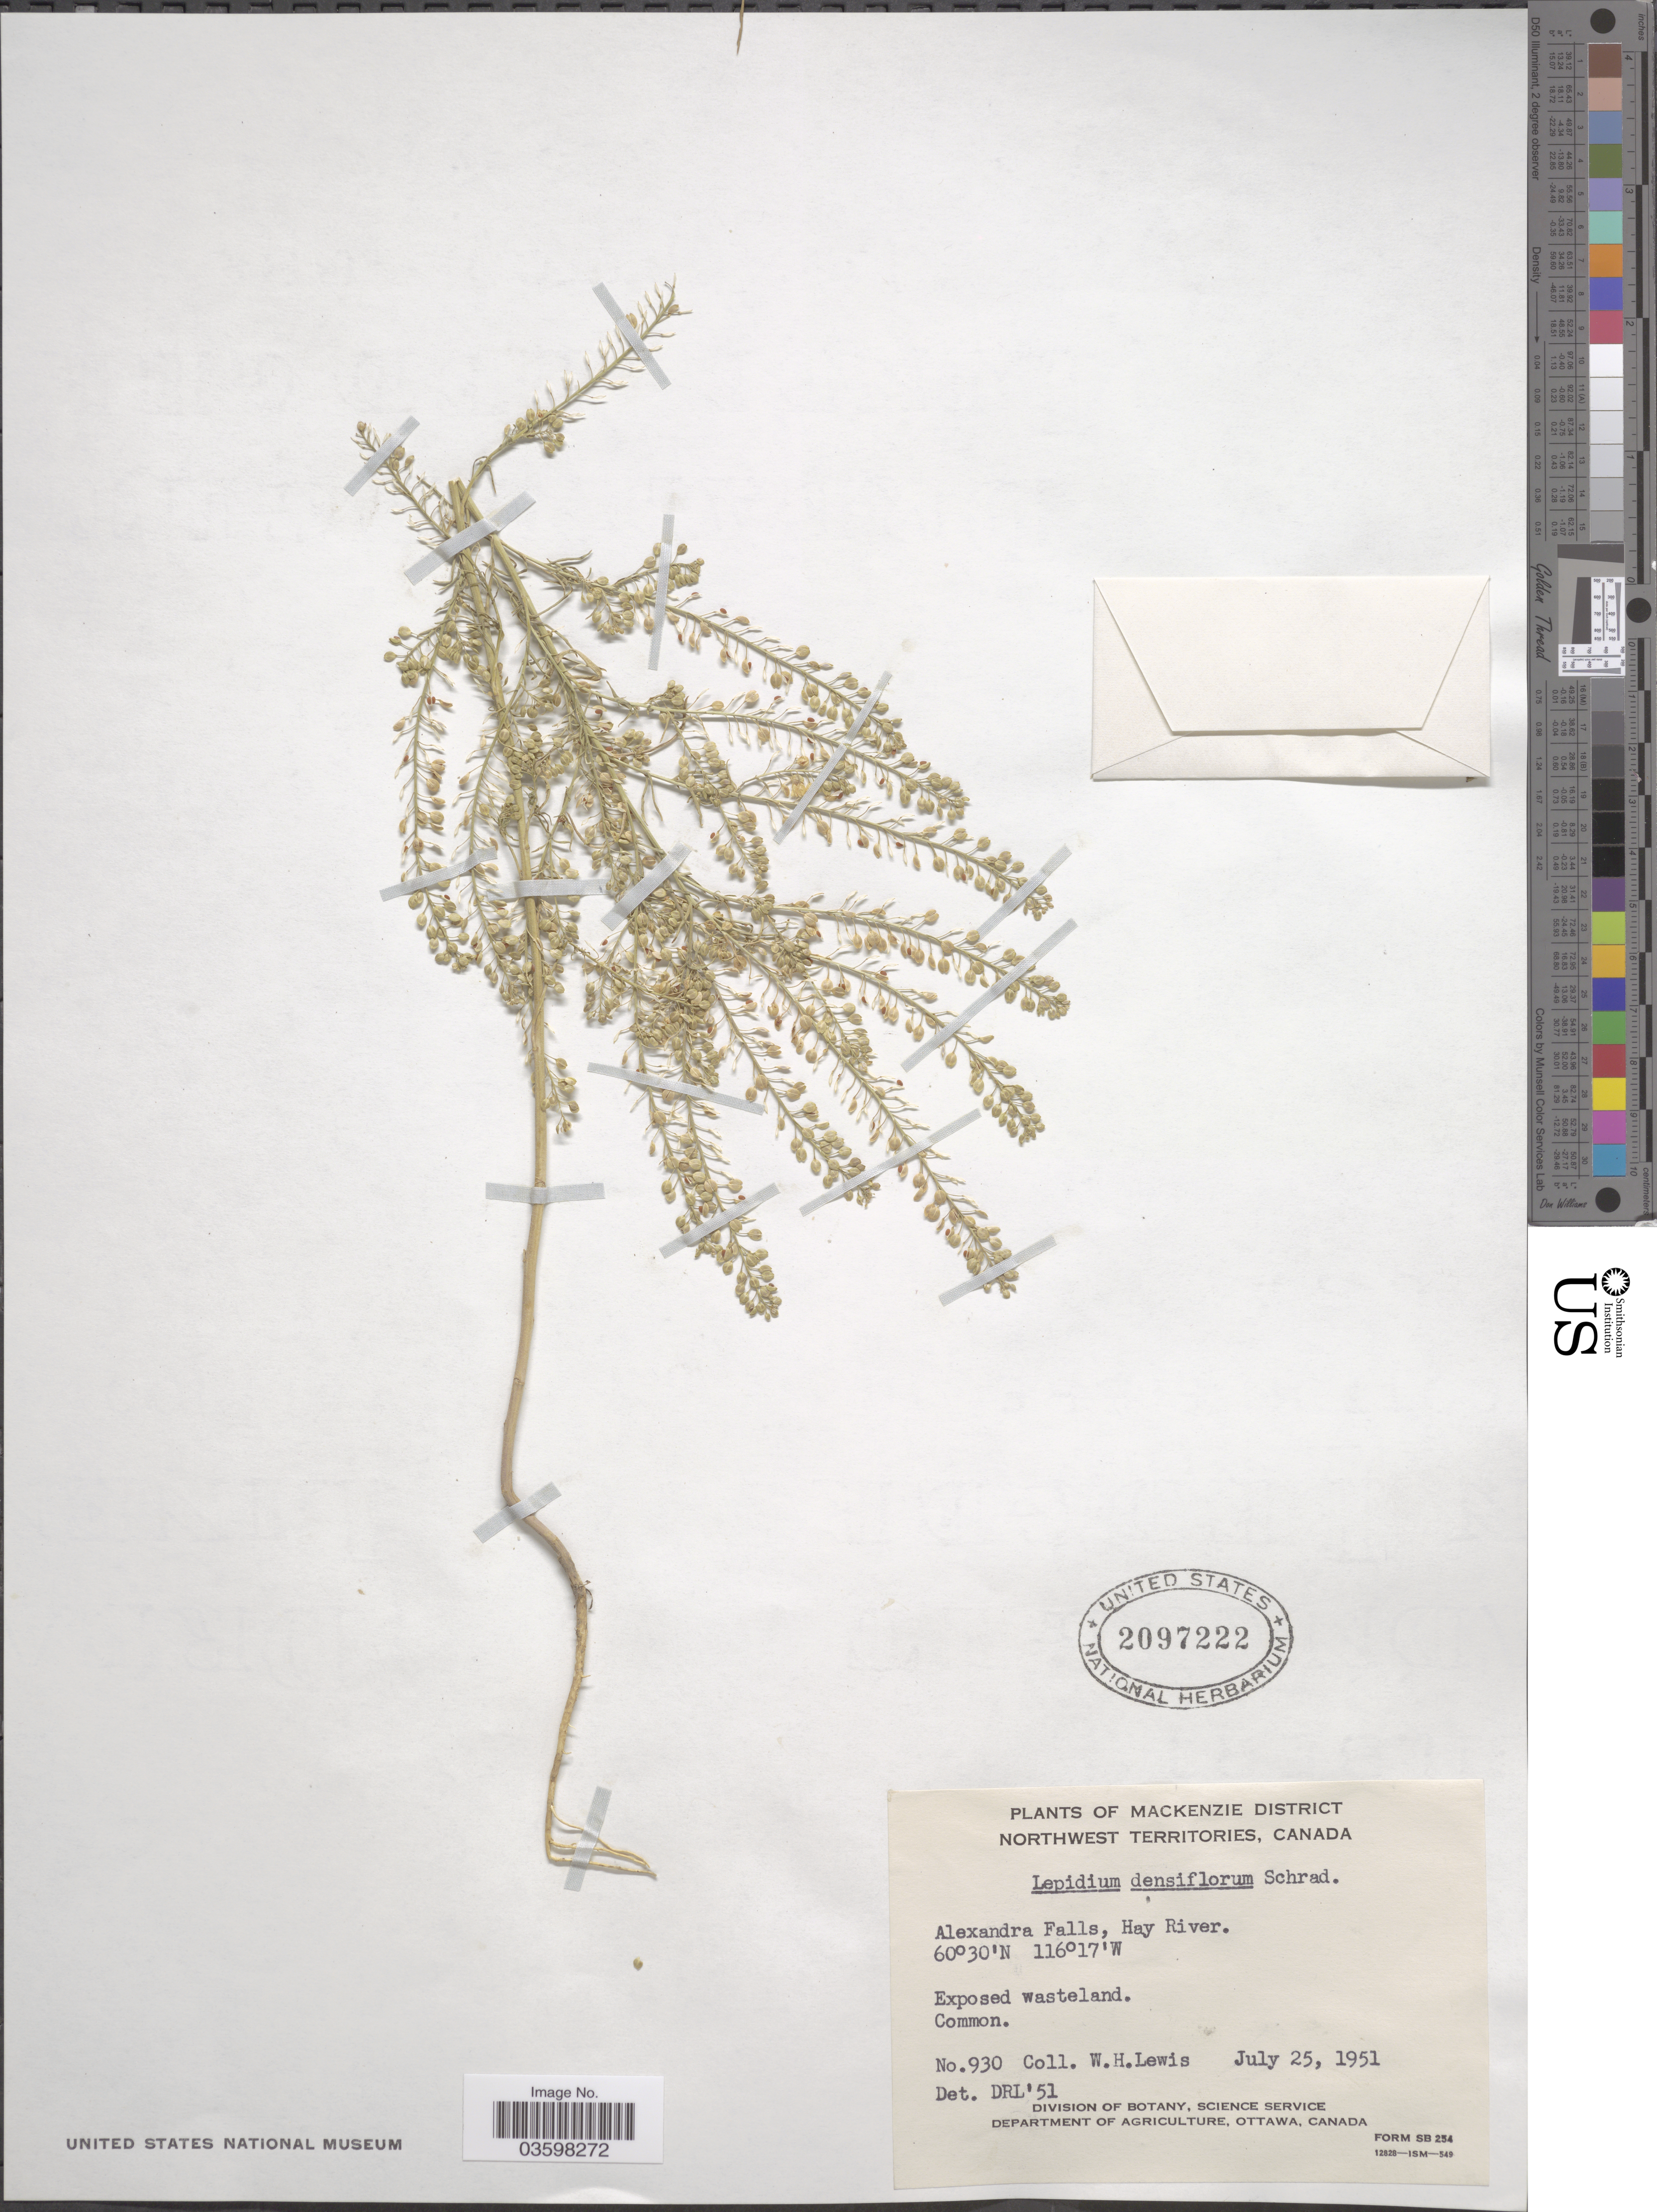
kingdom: Plantae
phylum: Tracheophyta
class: Magnoliopsida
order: Brassicales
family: Brassicaceae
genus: Lepidium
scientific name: Lepidium densiflorum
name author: Schrad.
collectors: W. H. Lewis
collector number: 930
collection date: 1951-07-25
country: Canada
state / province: Northwest Territories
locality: Mackenzie District. Alexandra Falls, Hay River.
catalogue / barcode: US 2097222